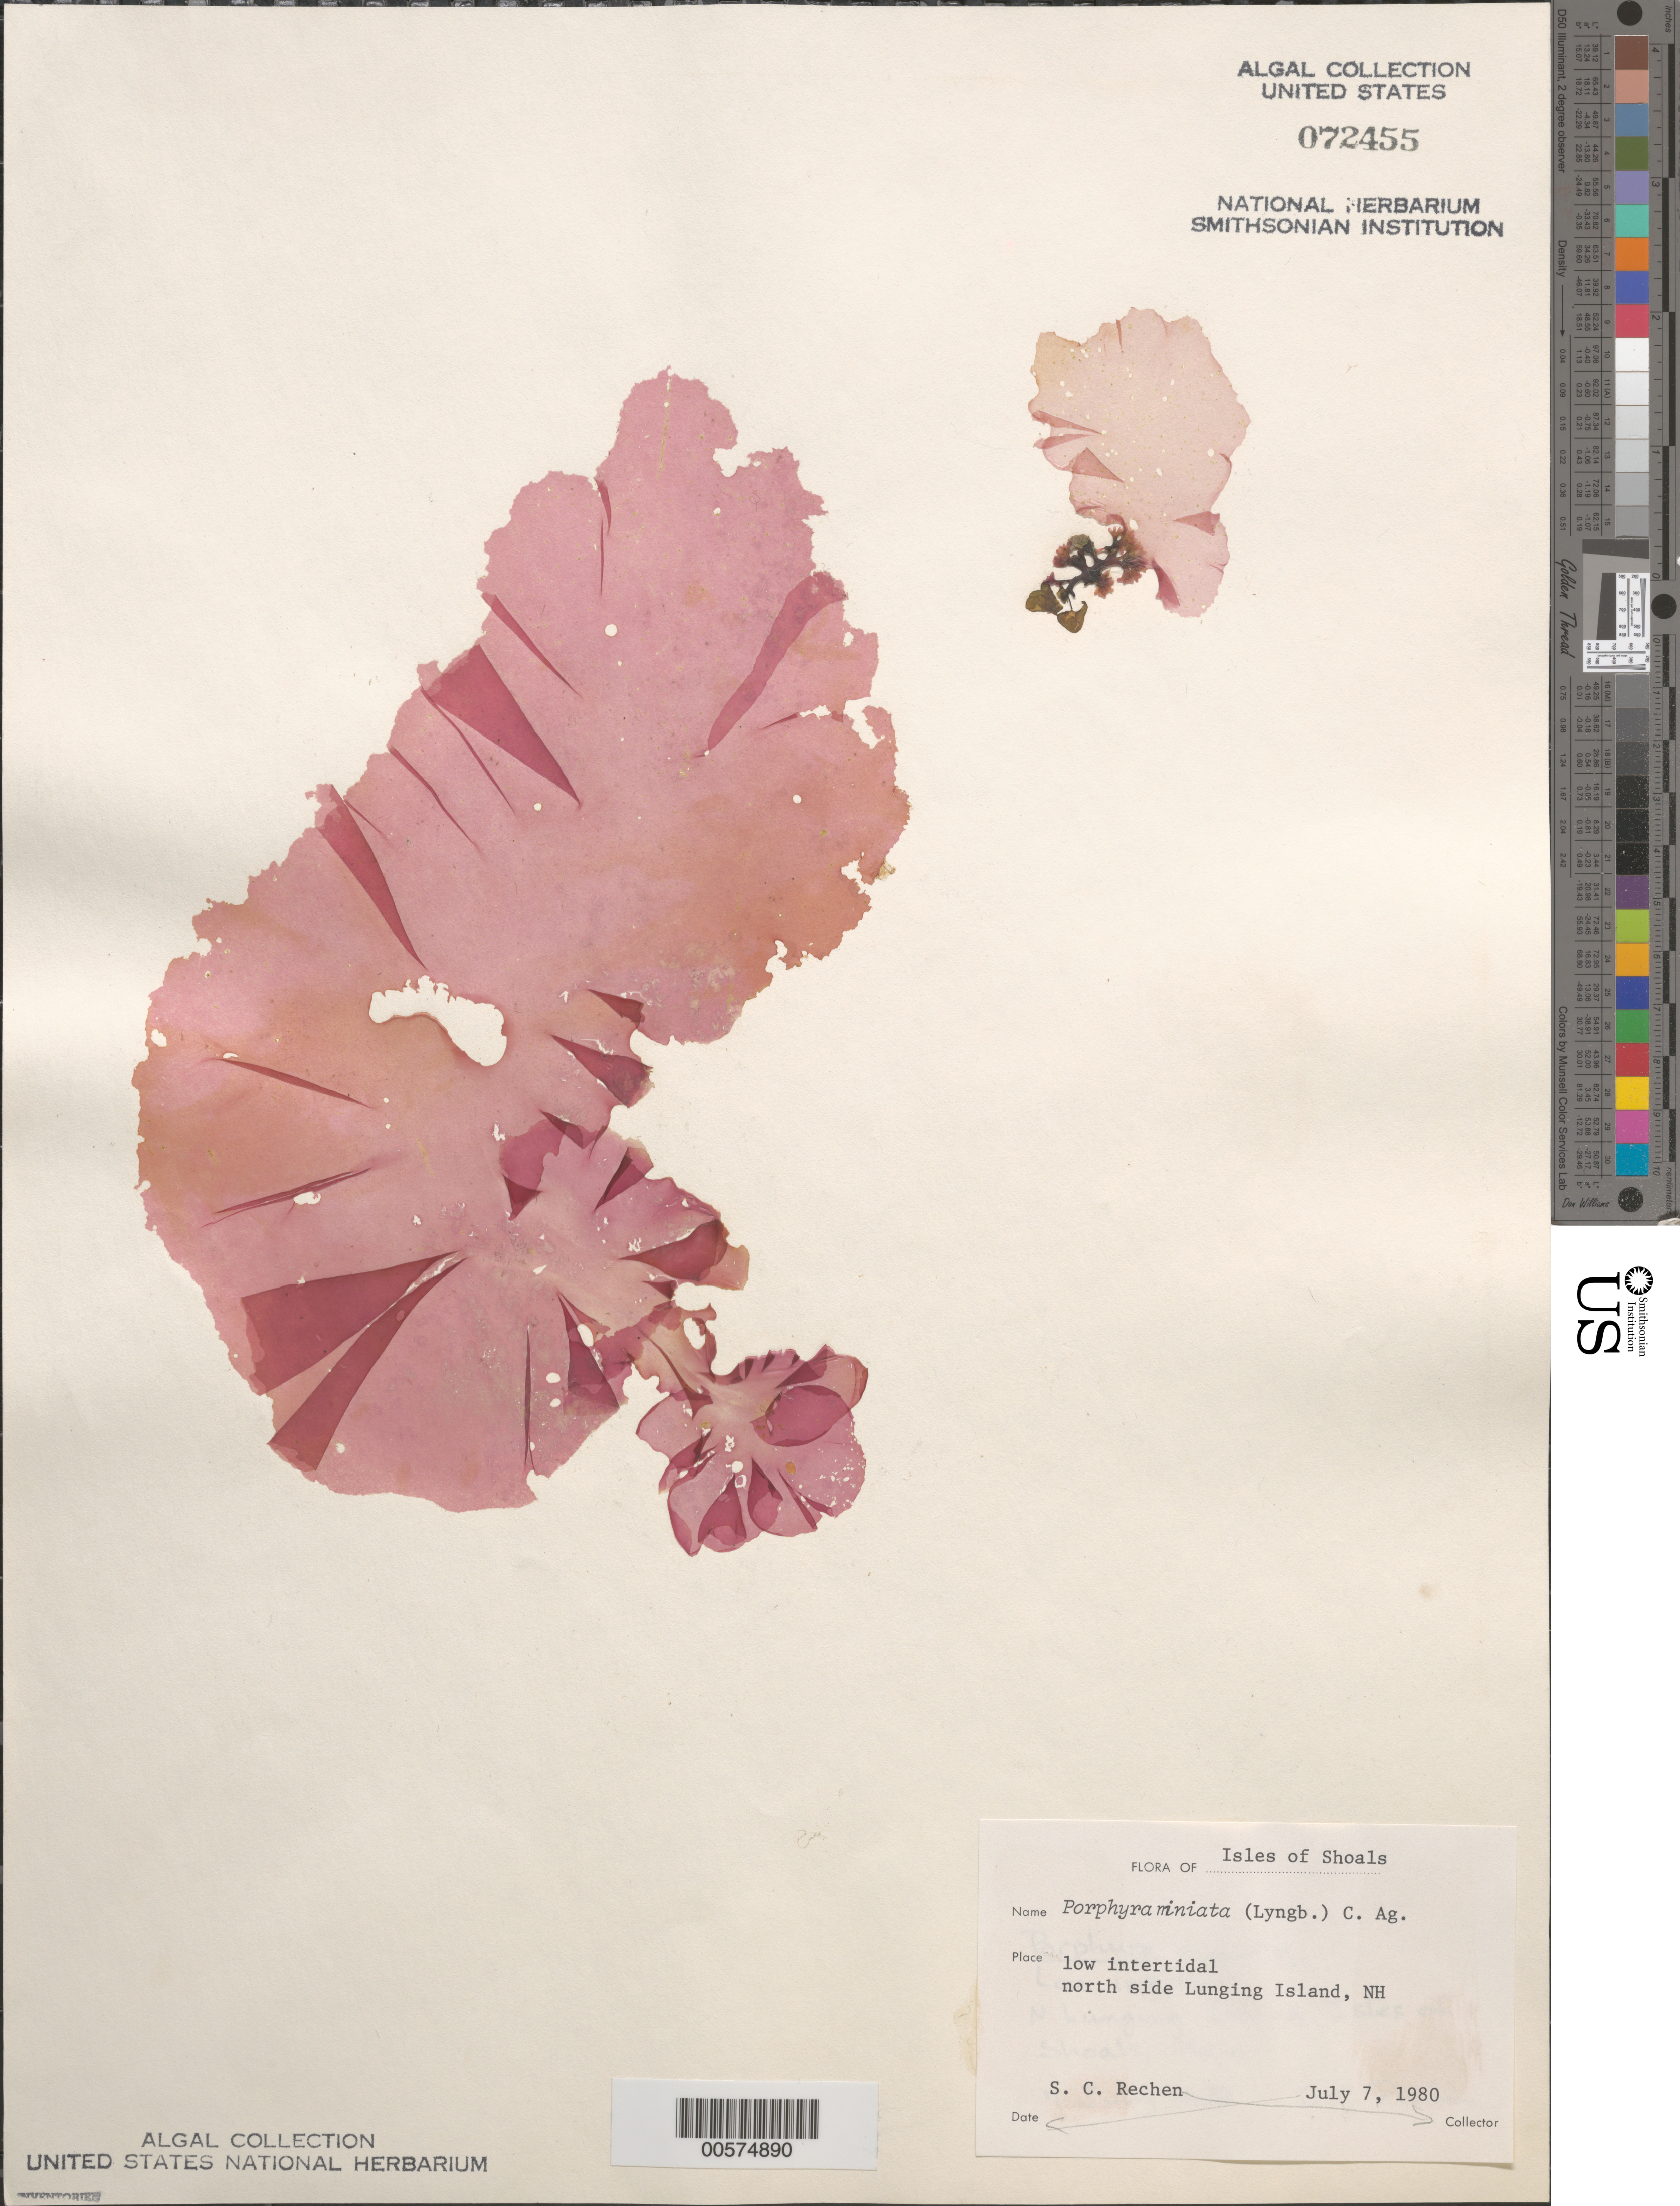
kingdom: Plantae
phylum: Rhodophyta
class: Bangiophyceae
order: Bangiales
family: Bangiaceae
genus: Wildemania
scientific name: Wildemania miniata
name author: (C. Agardh) Foslie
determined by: Algae name updating Project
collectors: S. Rechen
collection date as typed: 07 Jul 1980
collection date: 1980-07-07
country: United States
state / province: New Hampshire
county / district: Rockingham County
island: Lunging Island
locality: Northern part of island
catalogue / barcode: US 72455